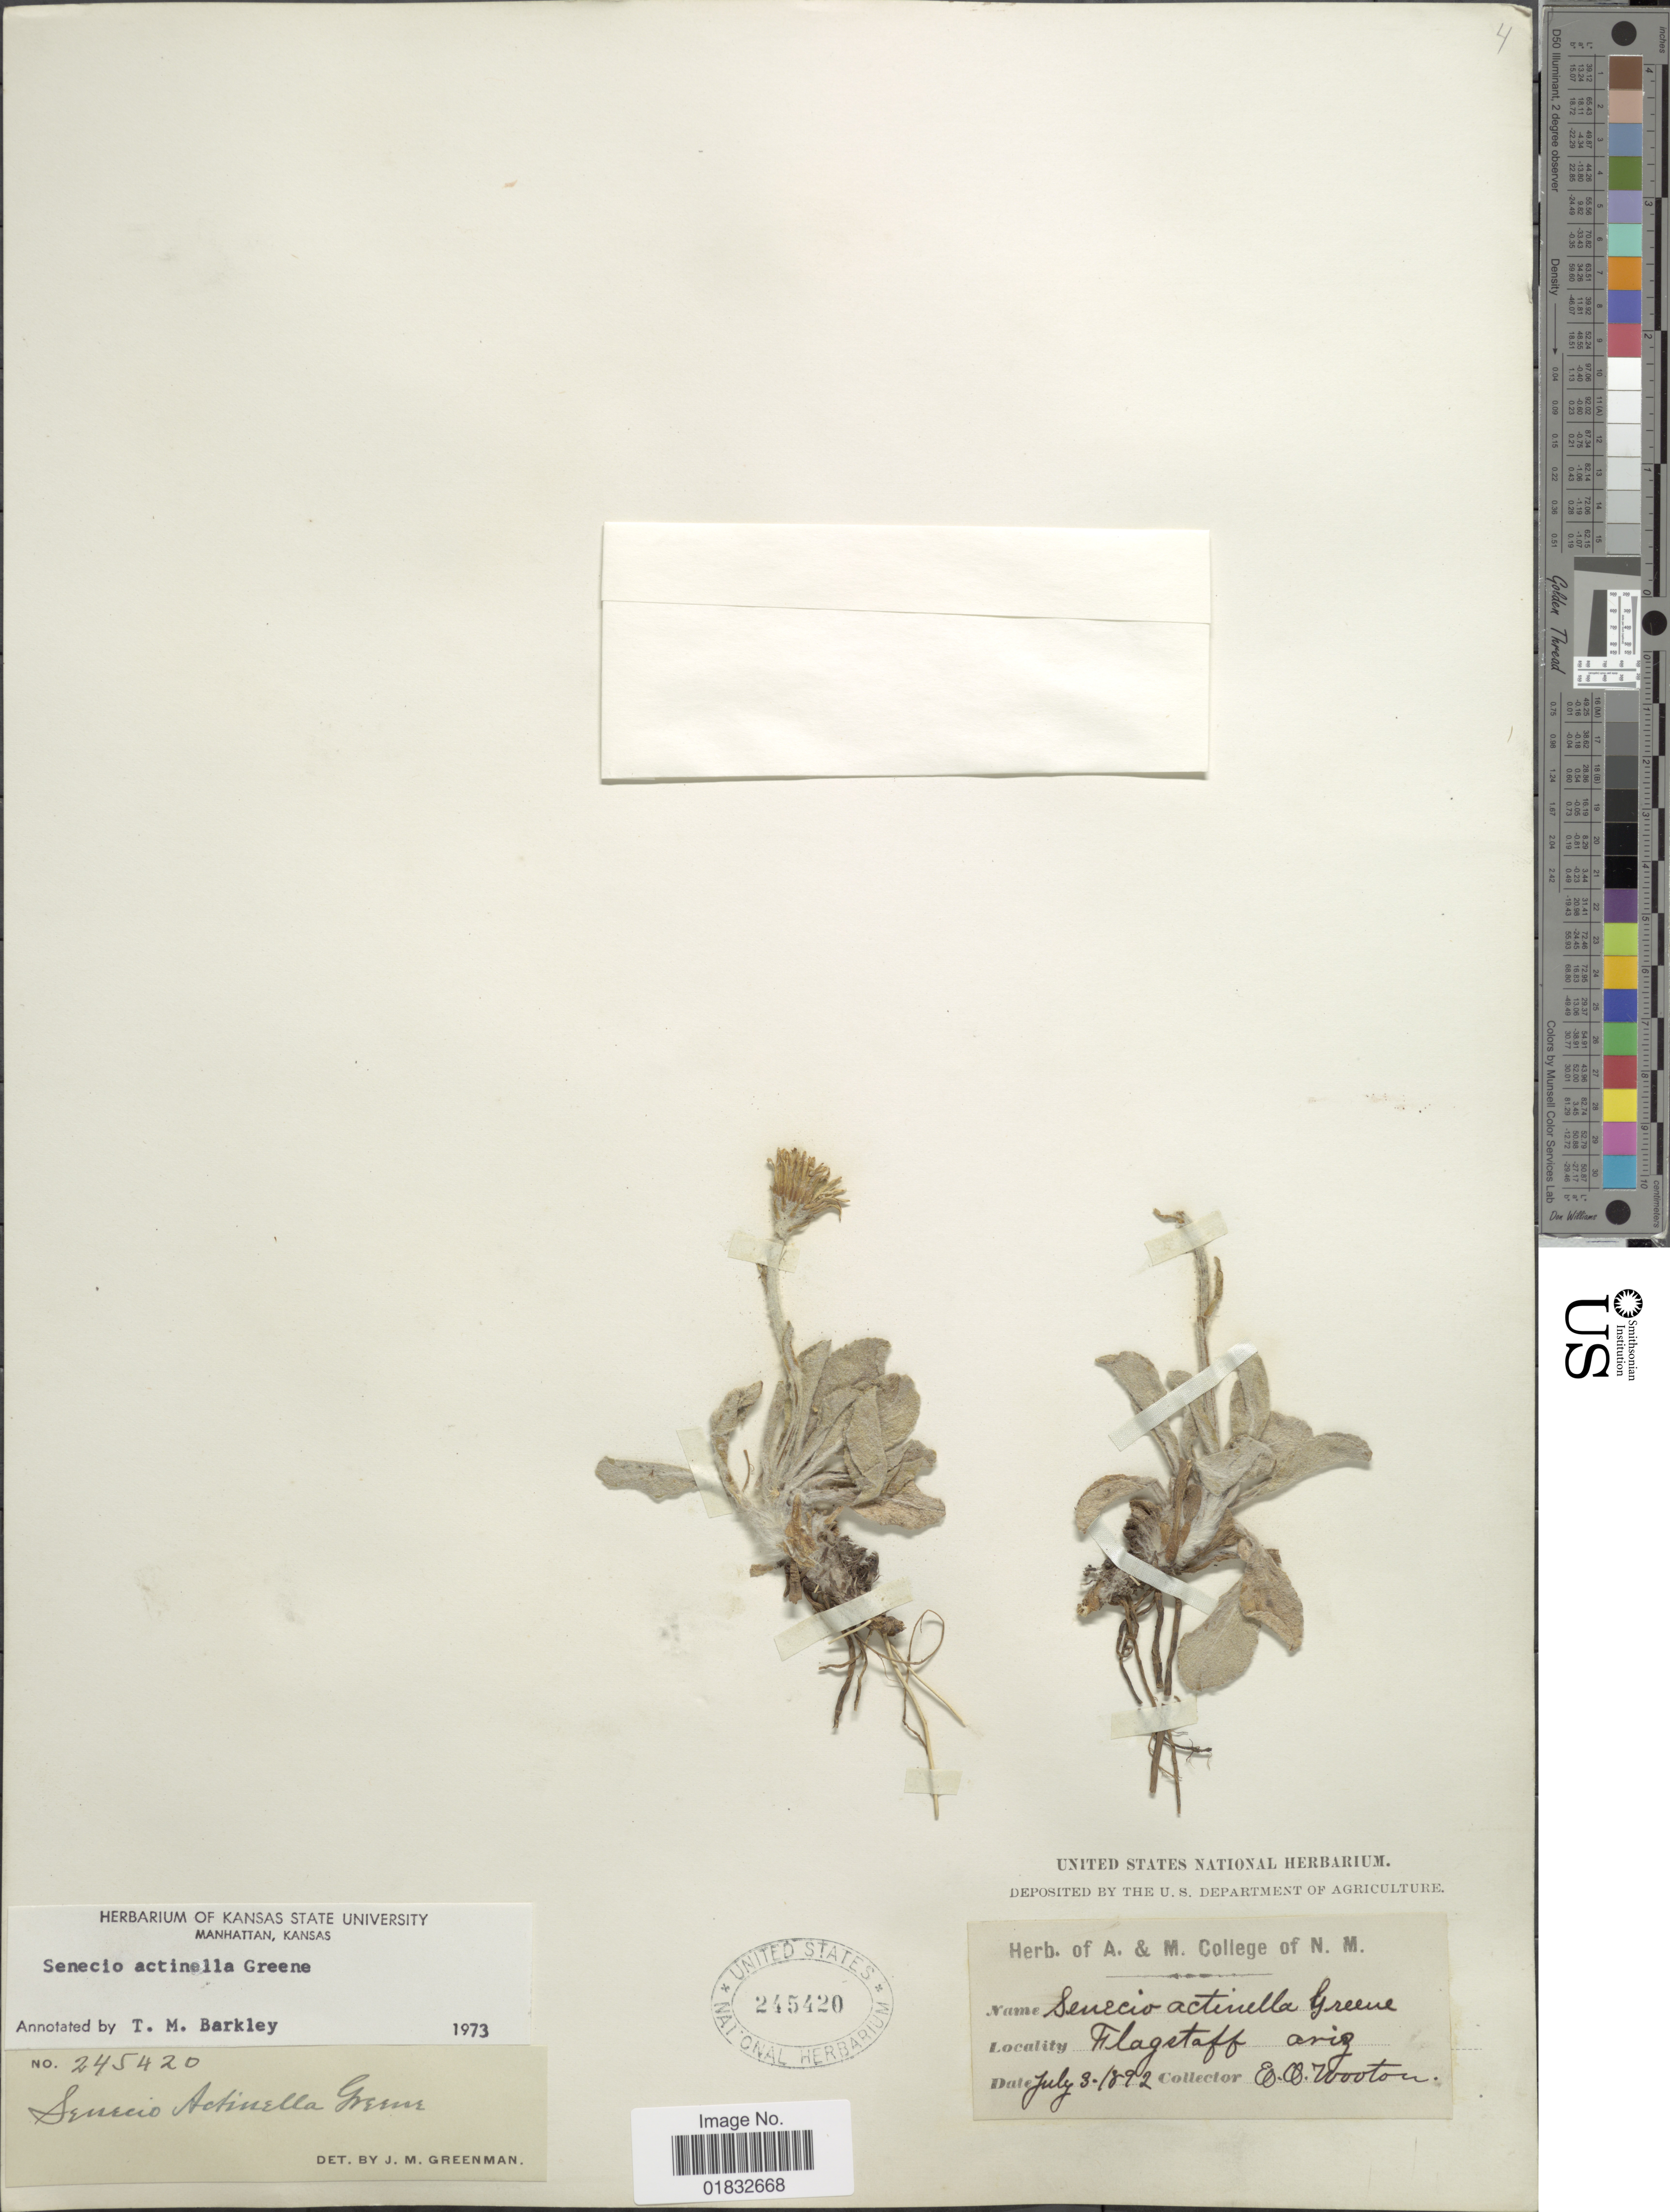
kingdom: Plantae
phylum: Tracheophyta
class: Magnoliopsida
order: Asterales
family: Asteraceae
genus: Senecio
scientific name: Senecio actinella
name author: Greene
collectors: E. O. Wooton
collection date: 1892-07-03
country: United States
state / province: Arizona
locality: Flagstaff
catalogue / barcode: US 245420